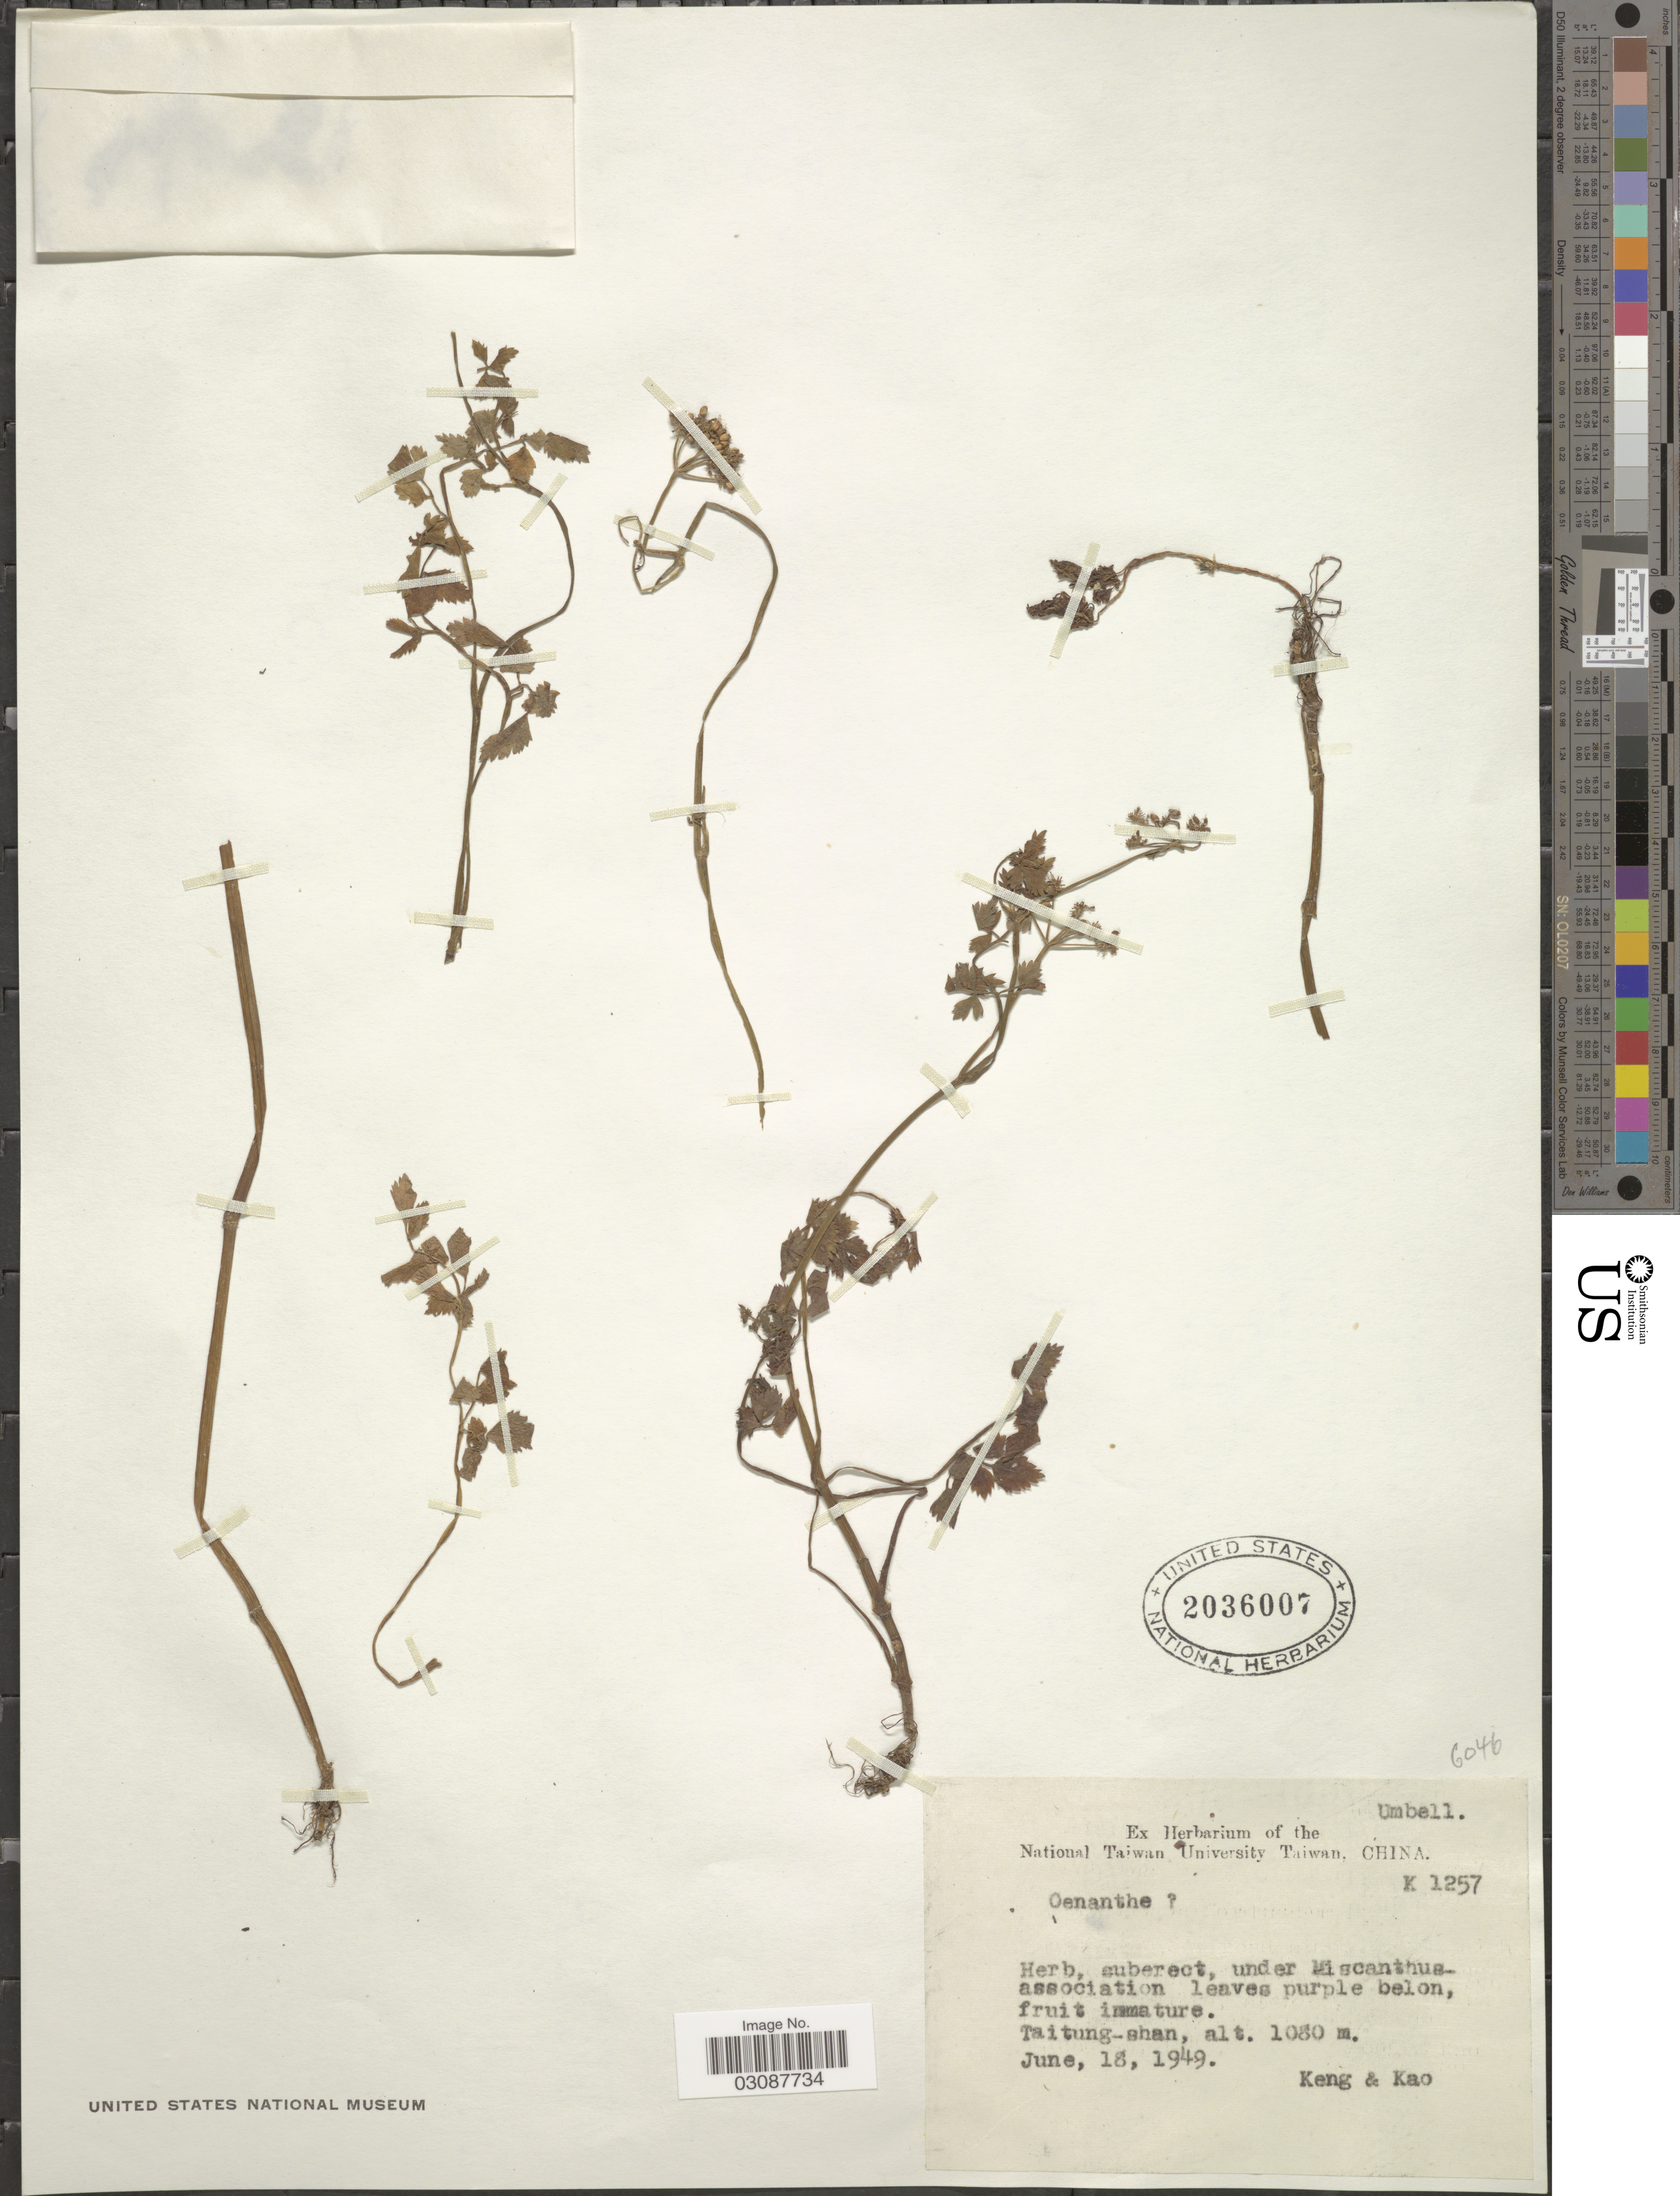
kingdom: Plantae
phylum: Tracheophyta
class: Magnoliopsida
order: Apiales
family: Apiaceae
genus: Oenanthe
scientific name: Oenanthe sp.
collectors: -- Keng & -. Kao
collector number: K 1257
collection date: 1949-06-18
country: Taiwan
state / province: Taitung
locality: Taitung-shan.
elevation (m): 1080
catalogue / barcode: US 2036007